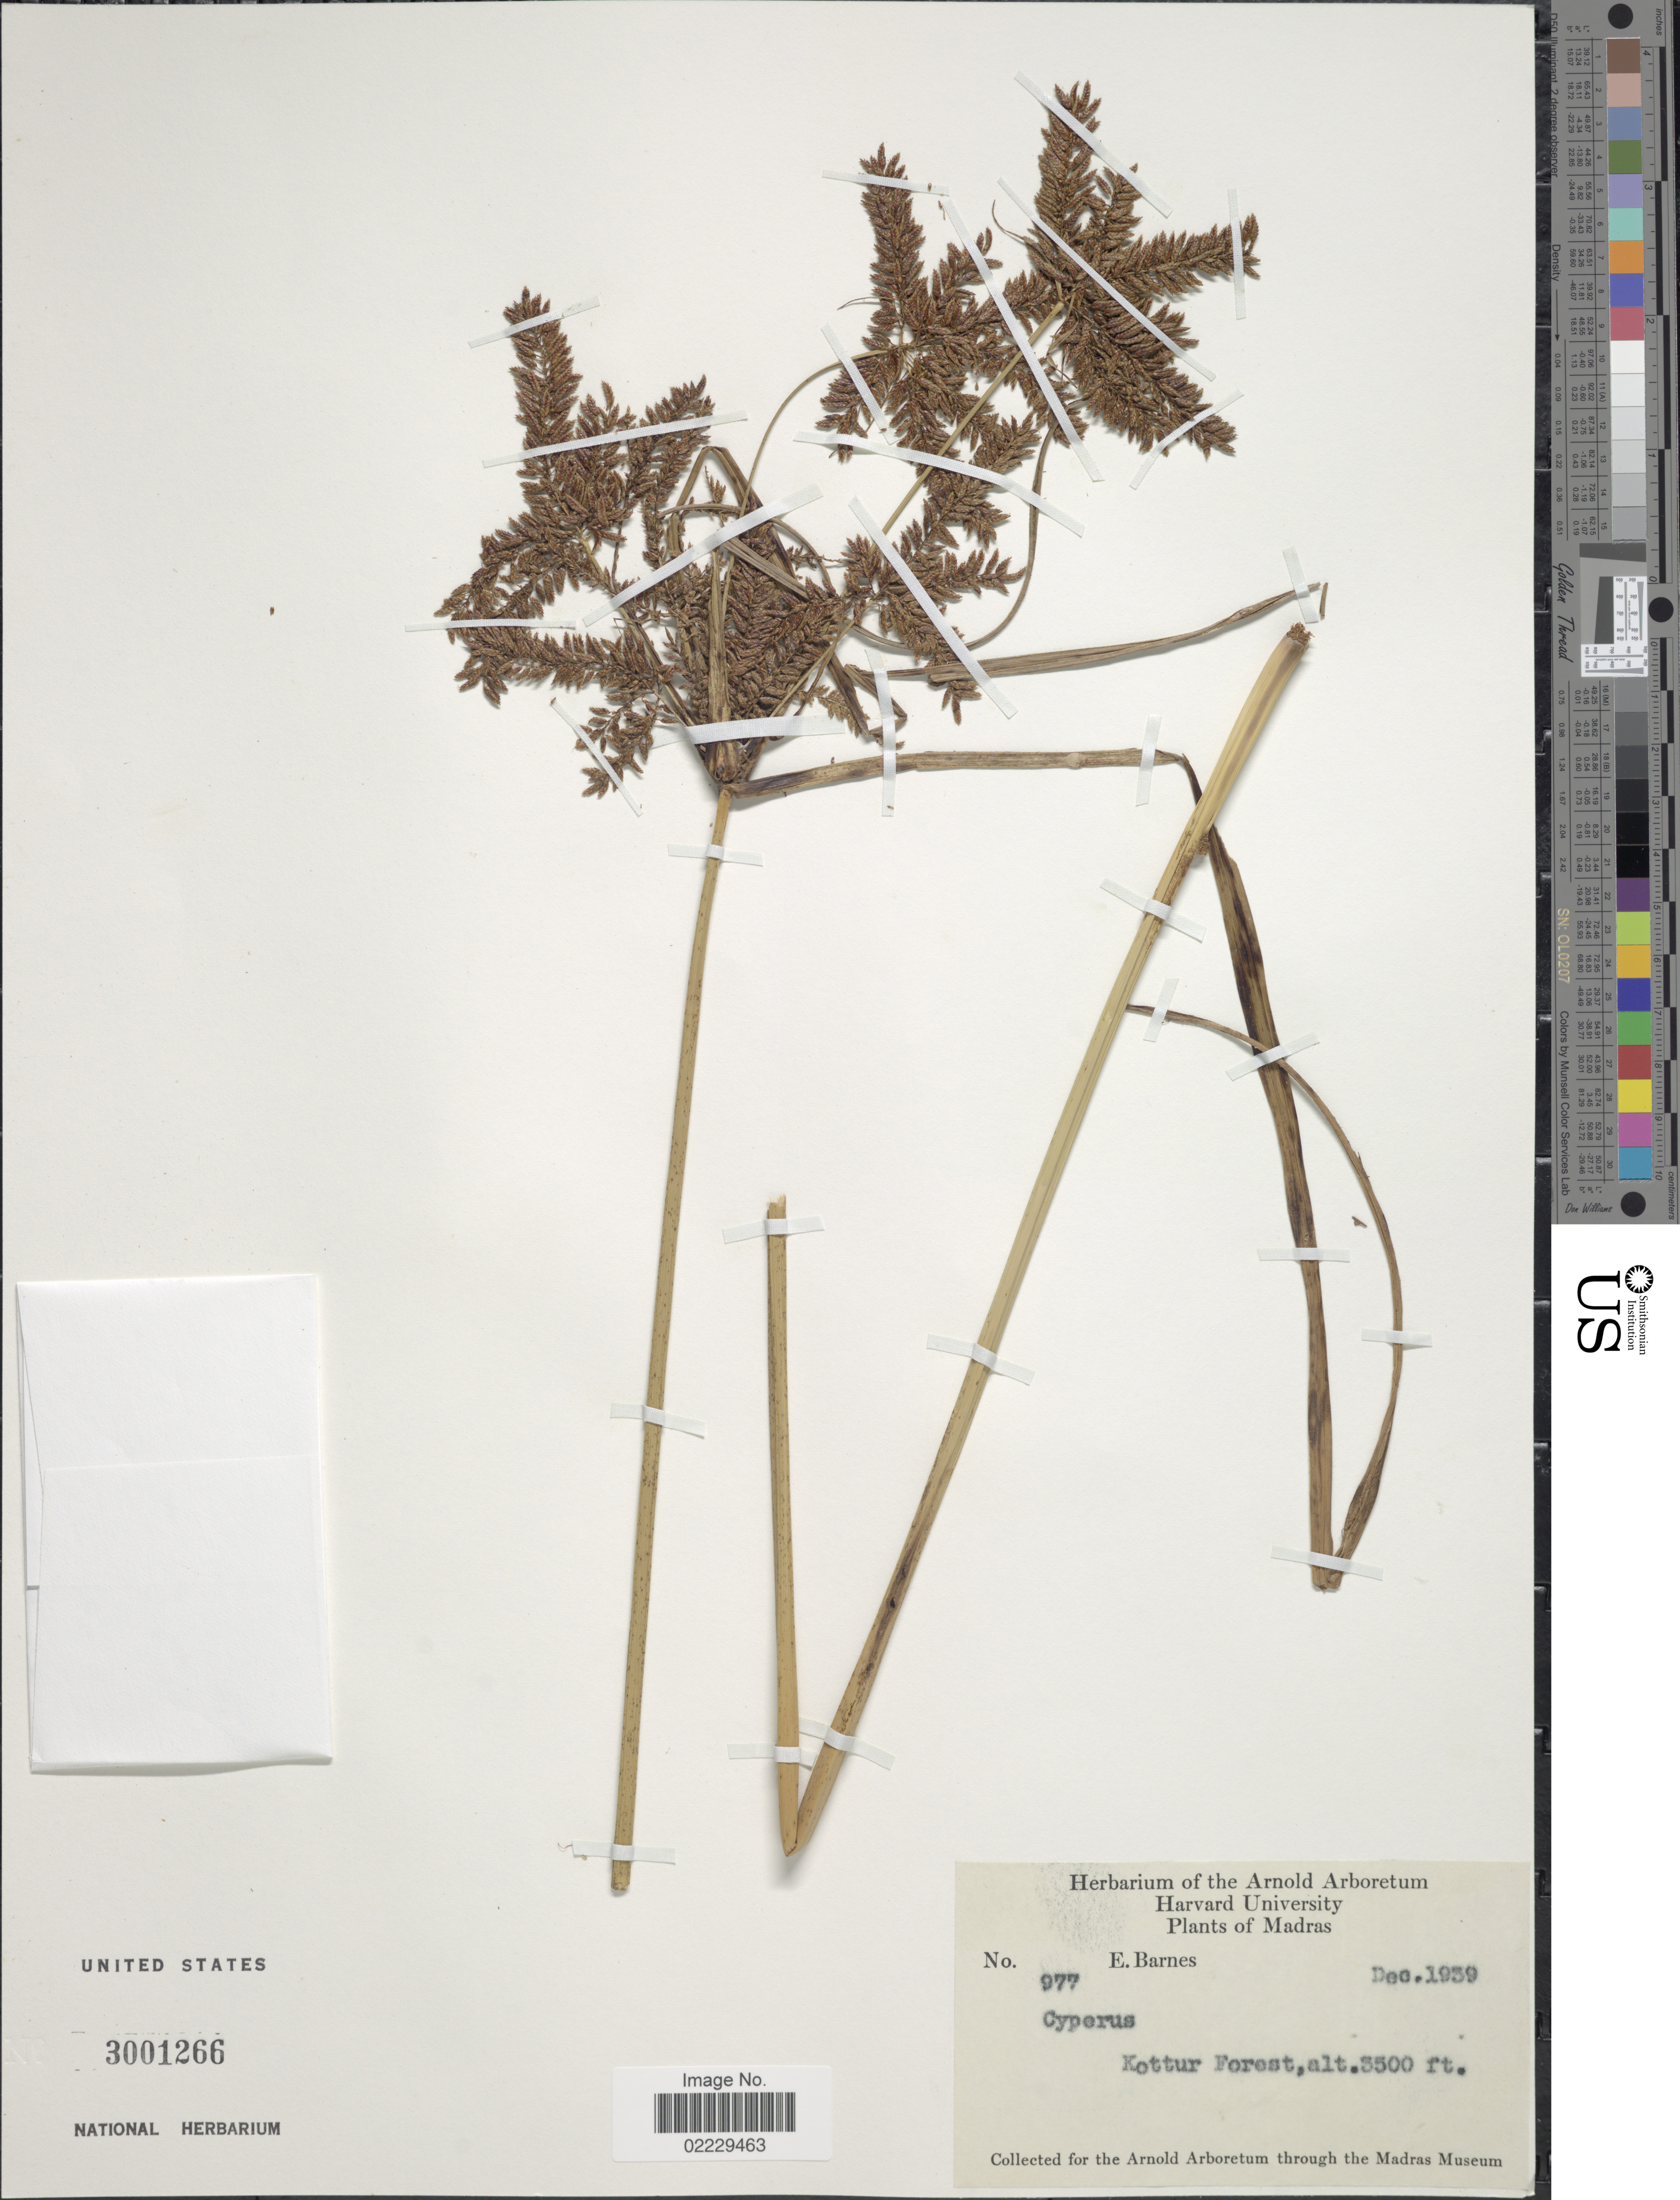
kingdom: Plantae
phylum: Tracheophyta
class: Liliopsida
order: Poales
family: Cyperaceae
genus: Cyperus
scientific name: Cyperus exaltatus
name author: Retz.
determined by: Strong, Mark T., (BOT), Smithsonian Institution - National Museum of Natural History (UNITED STATES)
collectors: E. Barnes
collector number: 977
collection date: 1939-12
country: India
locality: Madras, Kottur Forest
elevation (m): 1067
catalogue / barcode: US 3001266